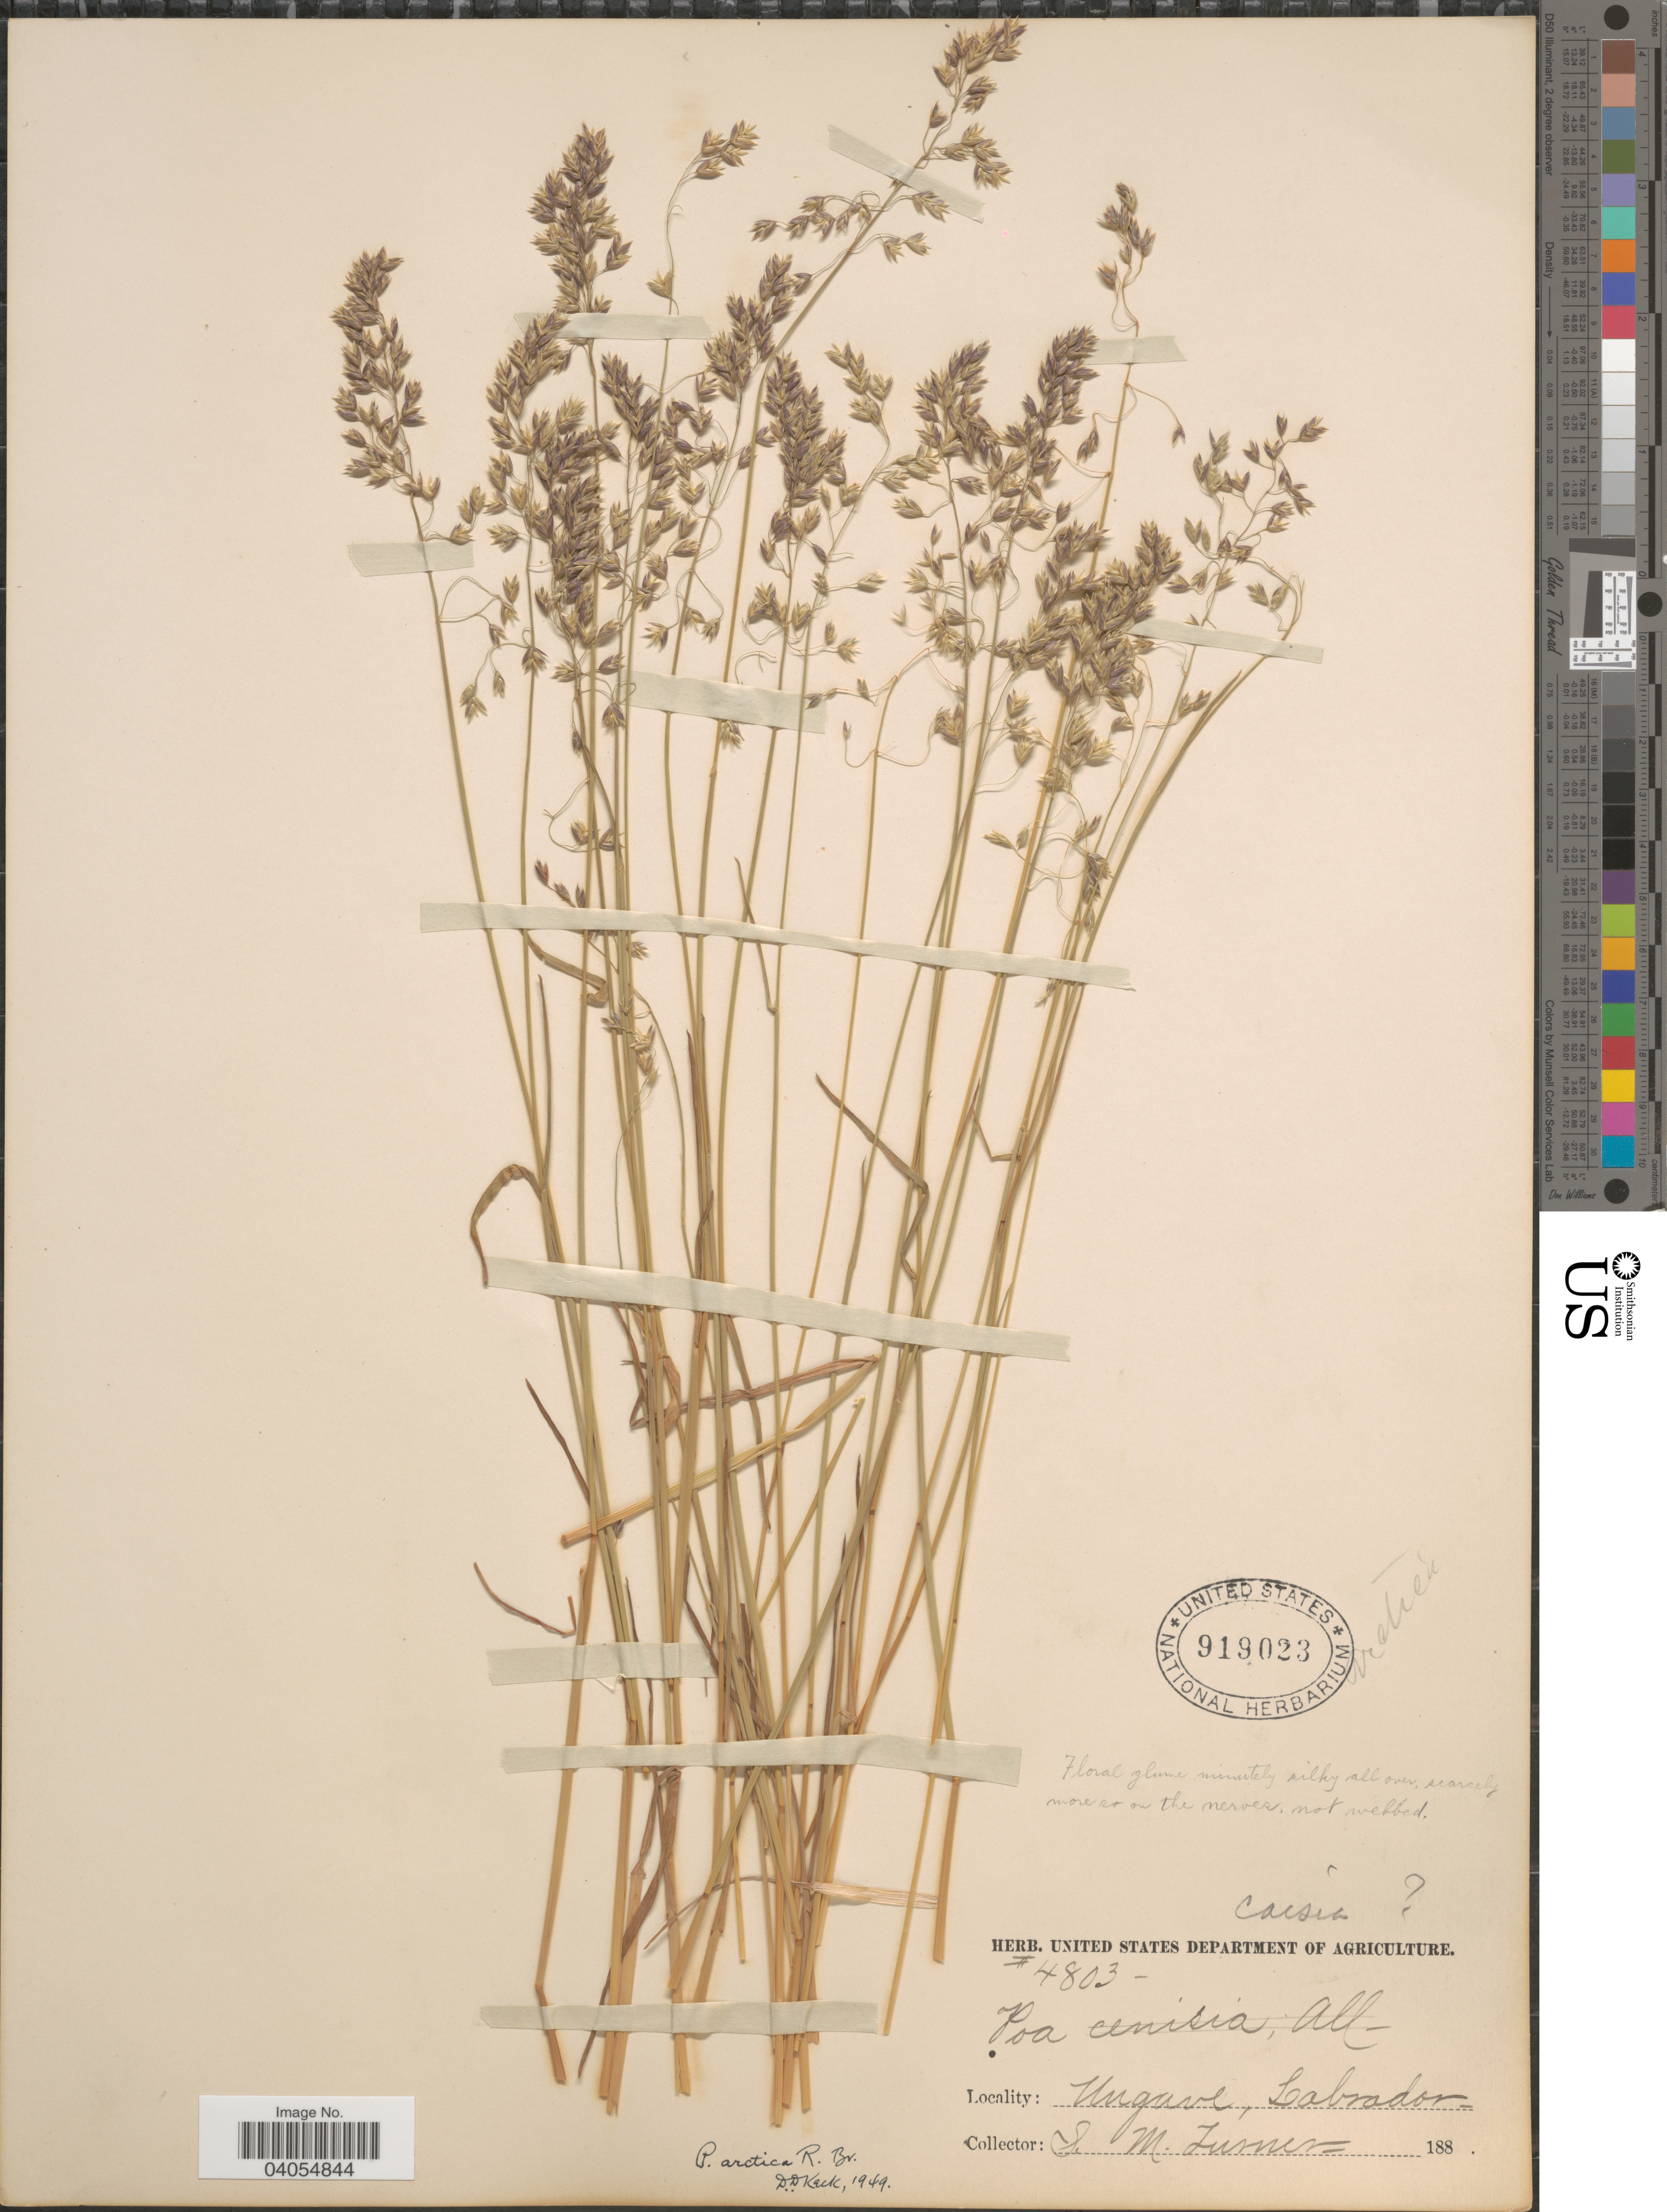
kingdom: Plantae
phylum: Tracheophyta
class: Liliopsida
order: Poales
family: Poaceae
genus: Poa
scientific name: Poa arctica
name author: R. Br.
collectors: L. M. Turner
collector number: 4803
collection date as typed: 188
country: Canada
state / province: Newfoundland and Labrador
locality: Ungava, Labrador.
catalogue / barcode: US 919023